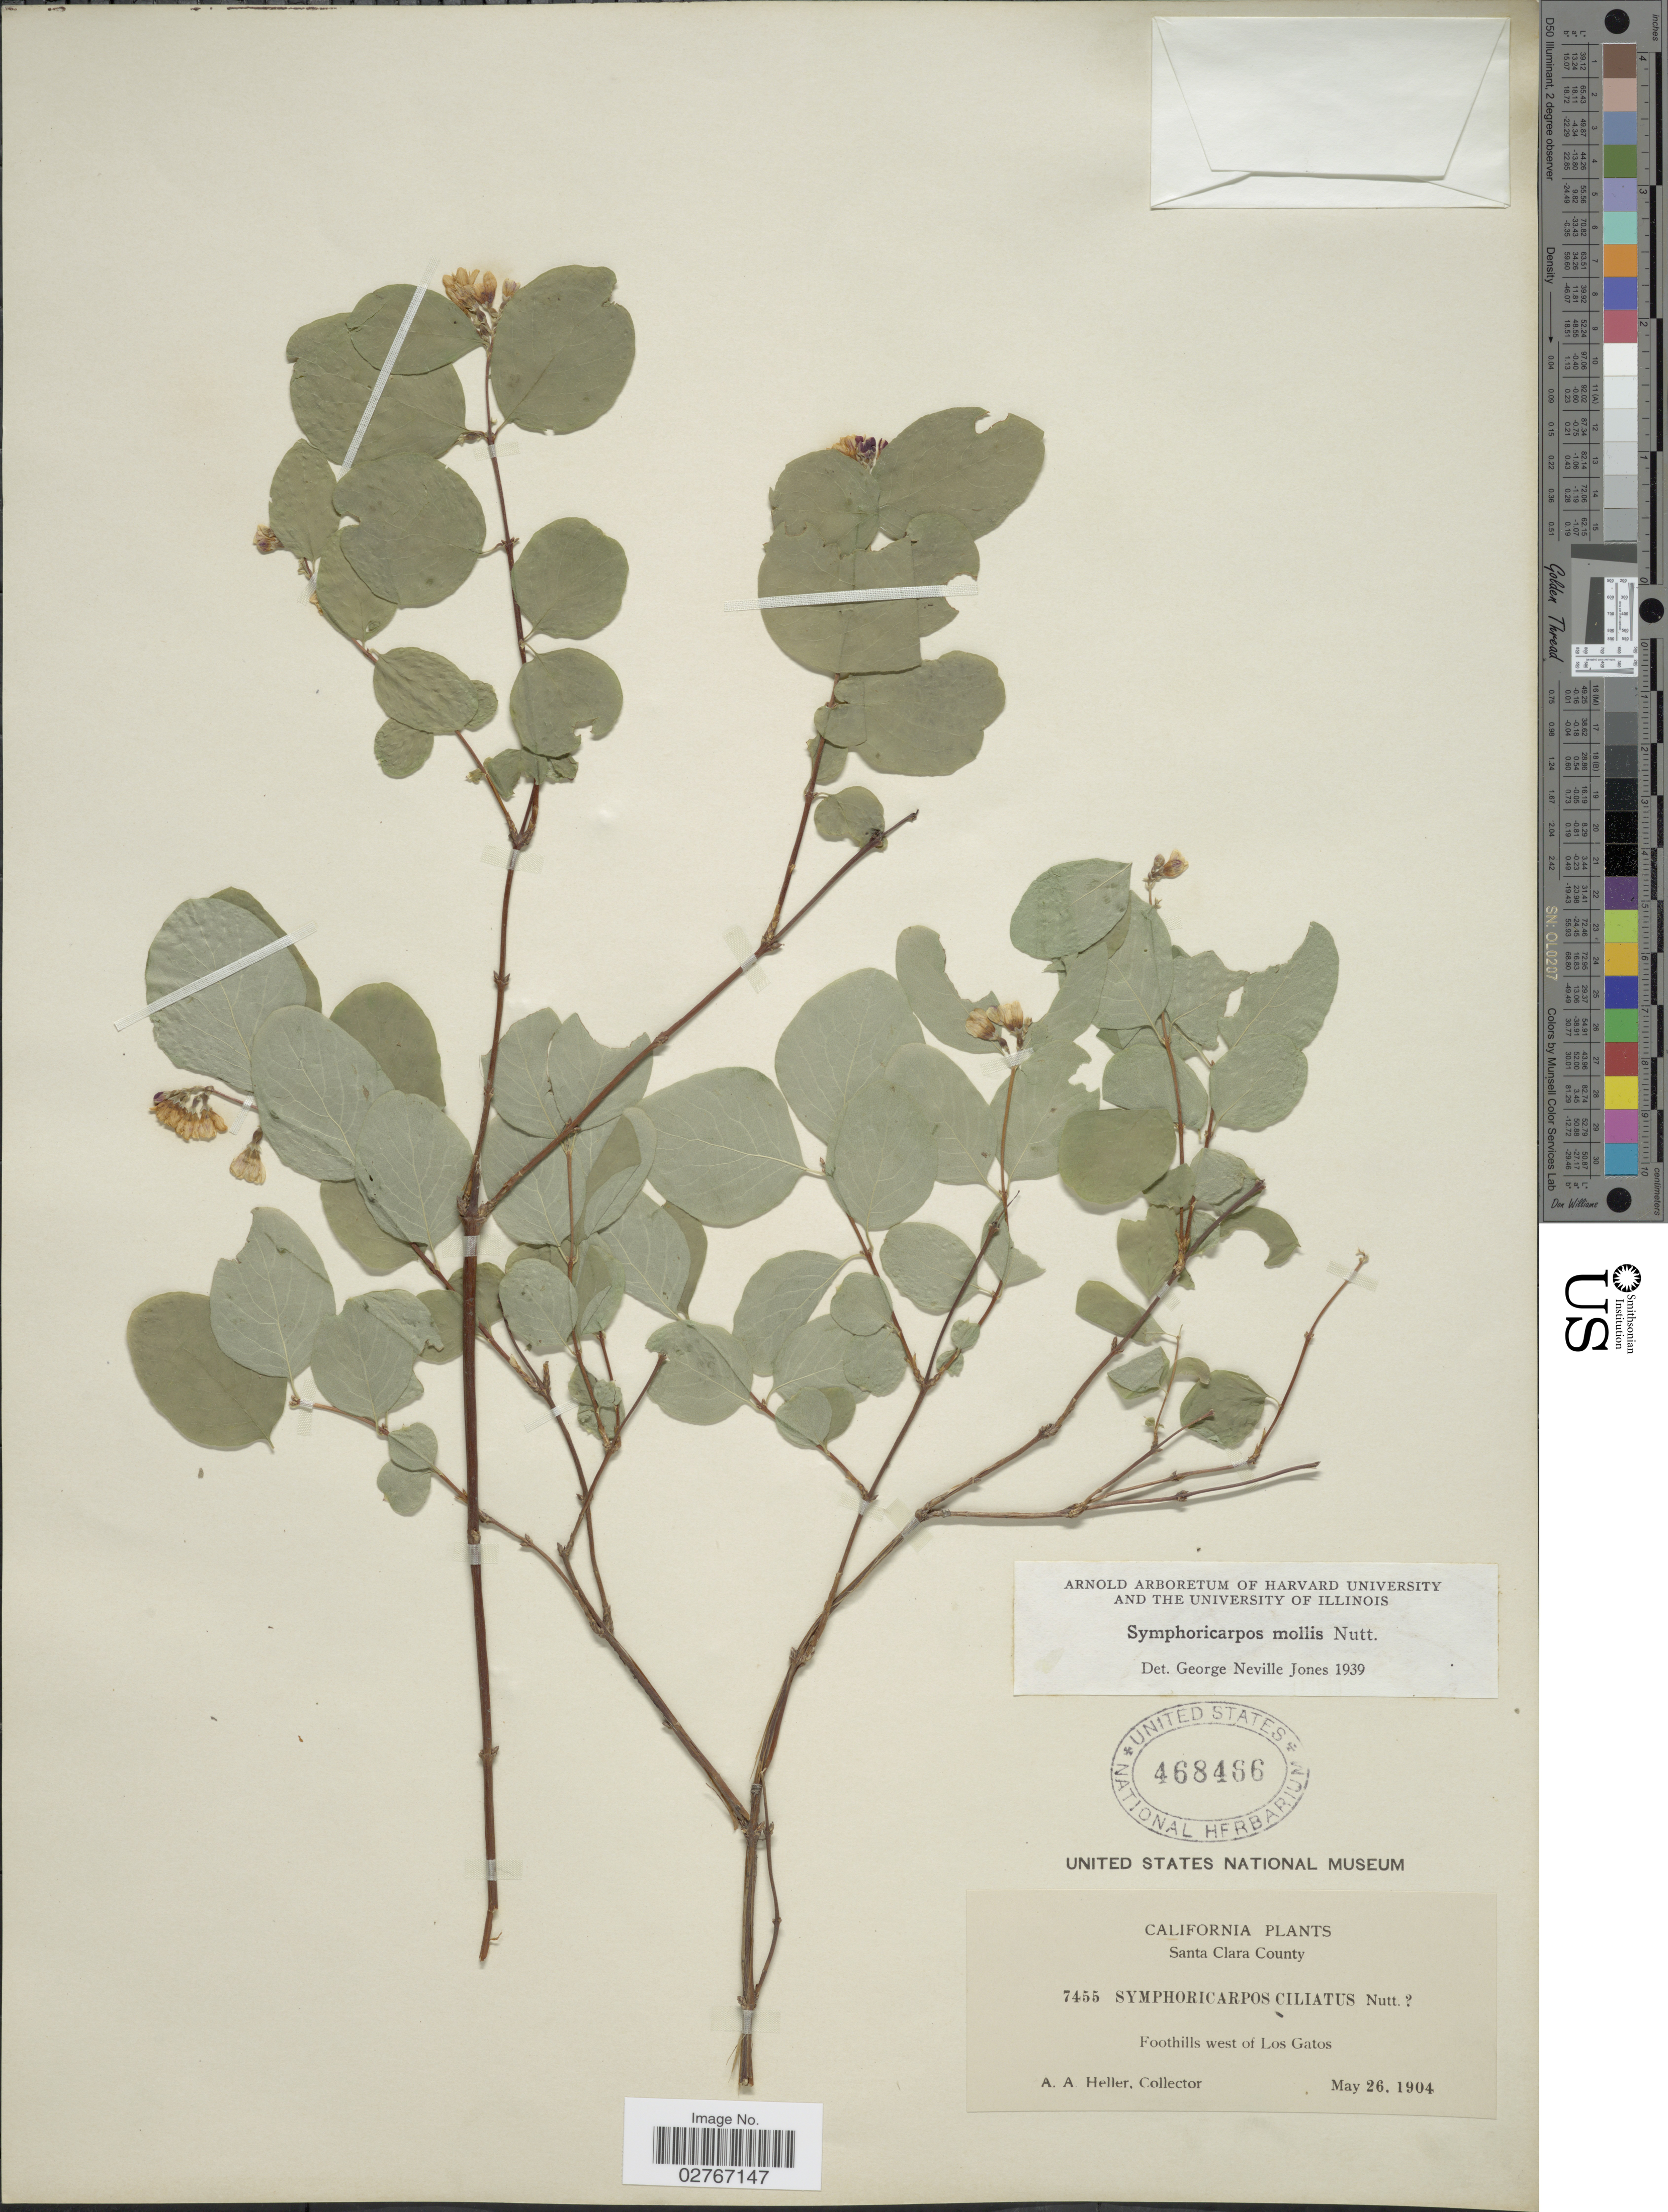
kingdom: Plantae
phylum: Tracheophyta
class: Magnoliopsida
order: Dipsacales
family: Caprifoliaceae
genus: Symphoricarpos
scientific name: Symphoricarpos mollis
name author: Nutt.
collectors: A. A. Heller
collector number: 7455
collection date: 1904-05-26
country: United States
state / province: California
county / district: Santa Clara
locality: Santa Clara County, Foothills west of Los Gatos.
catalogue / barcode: US 468466